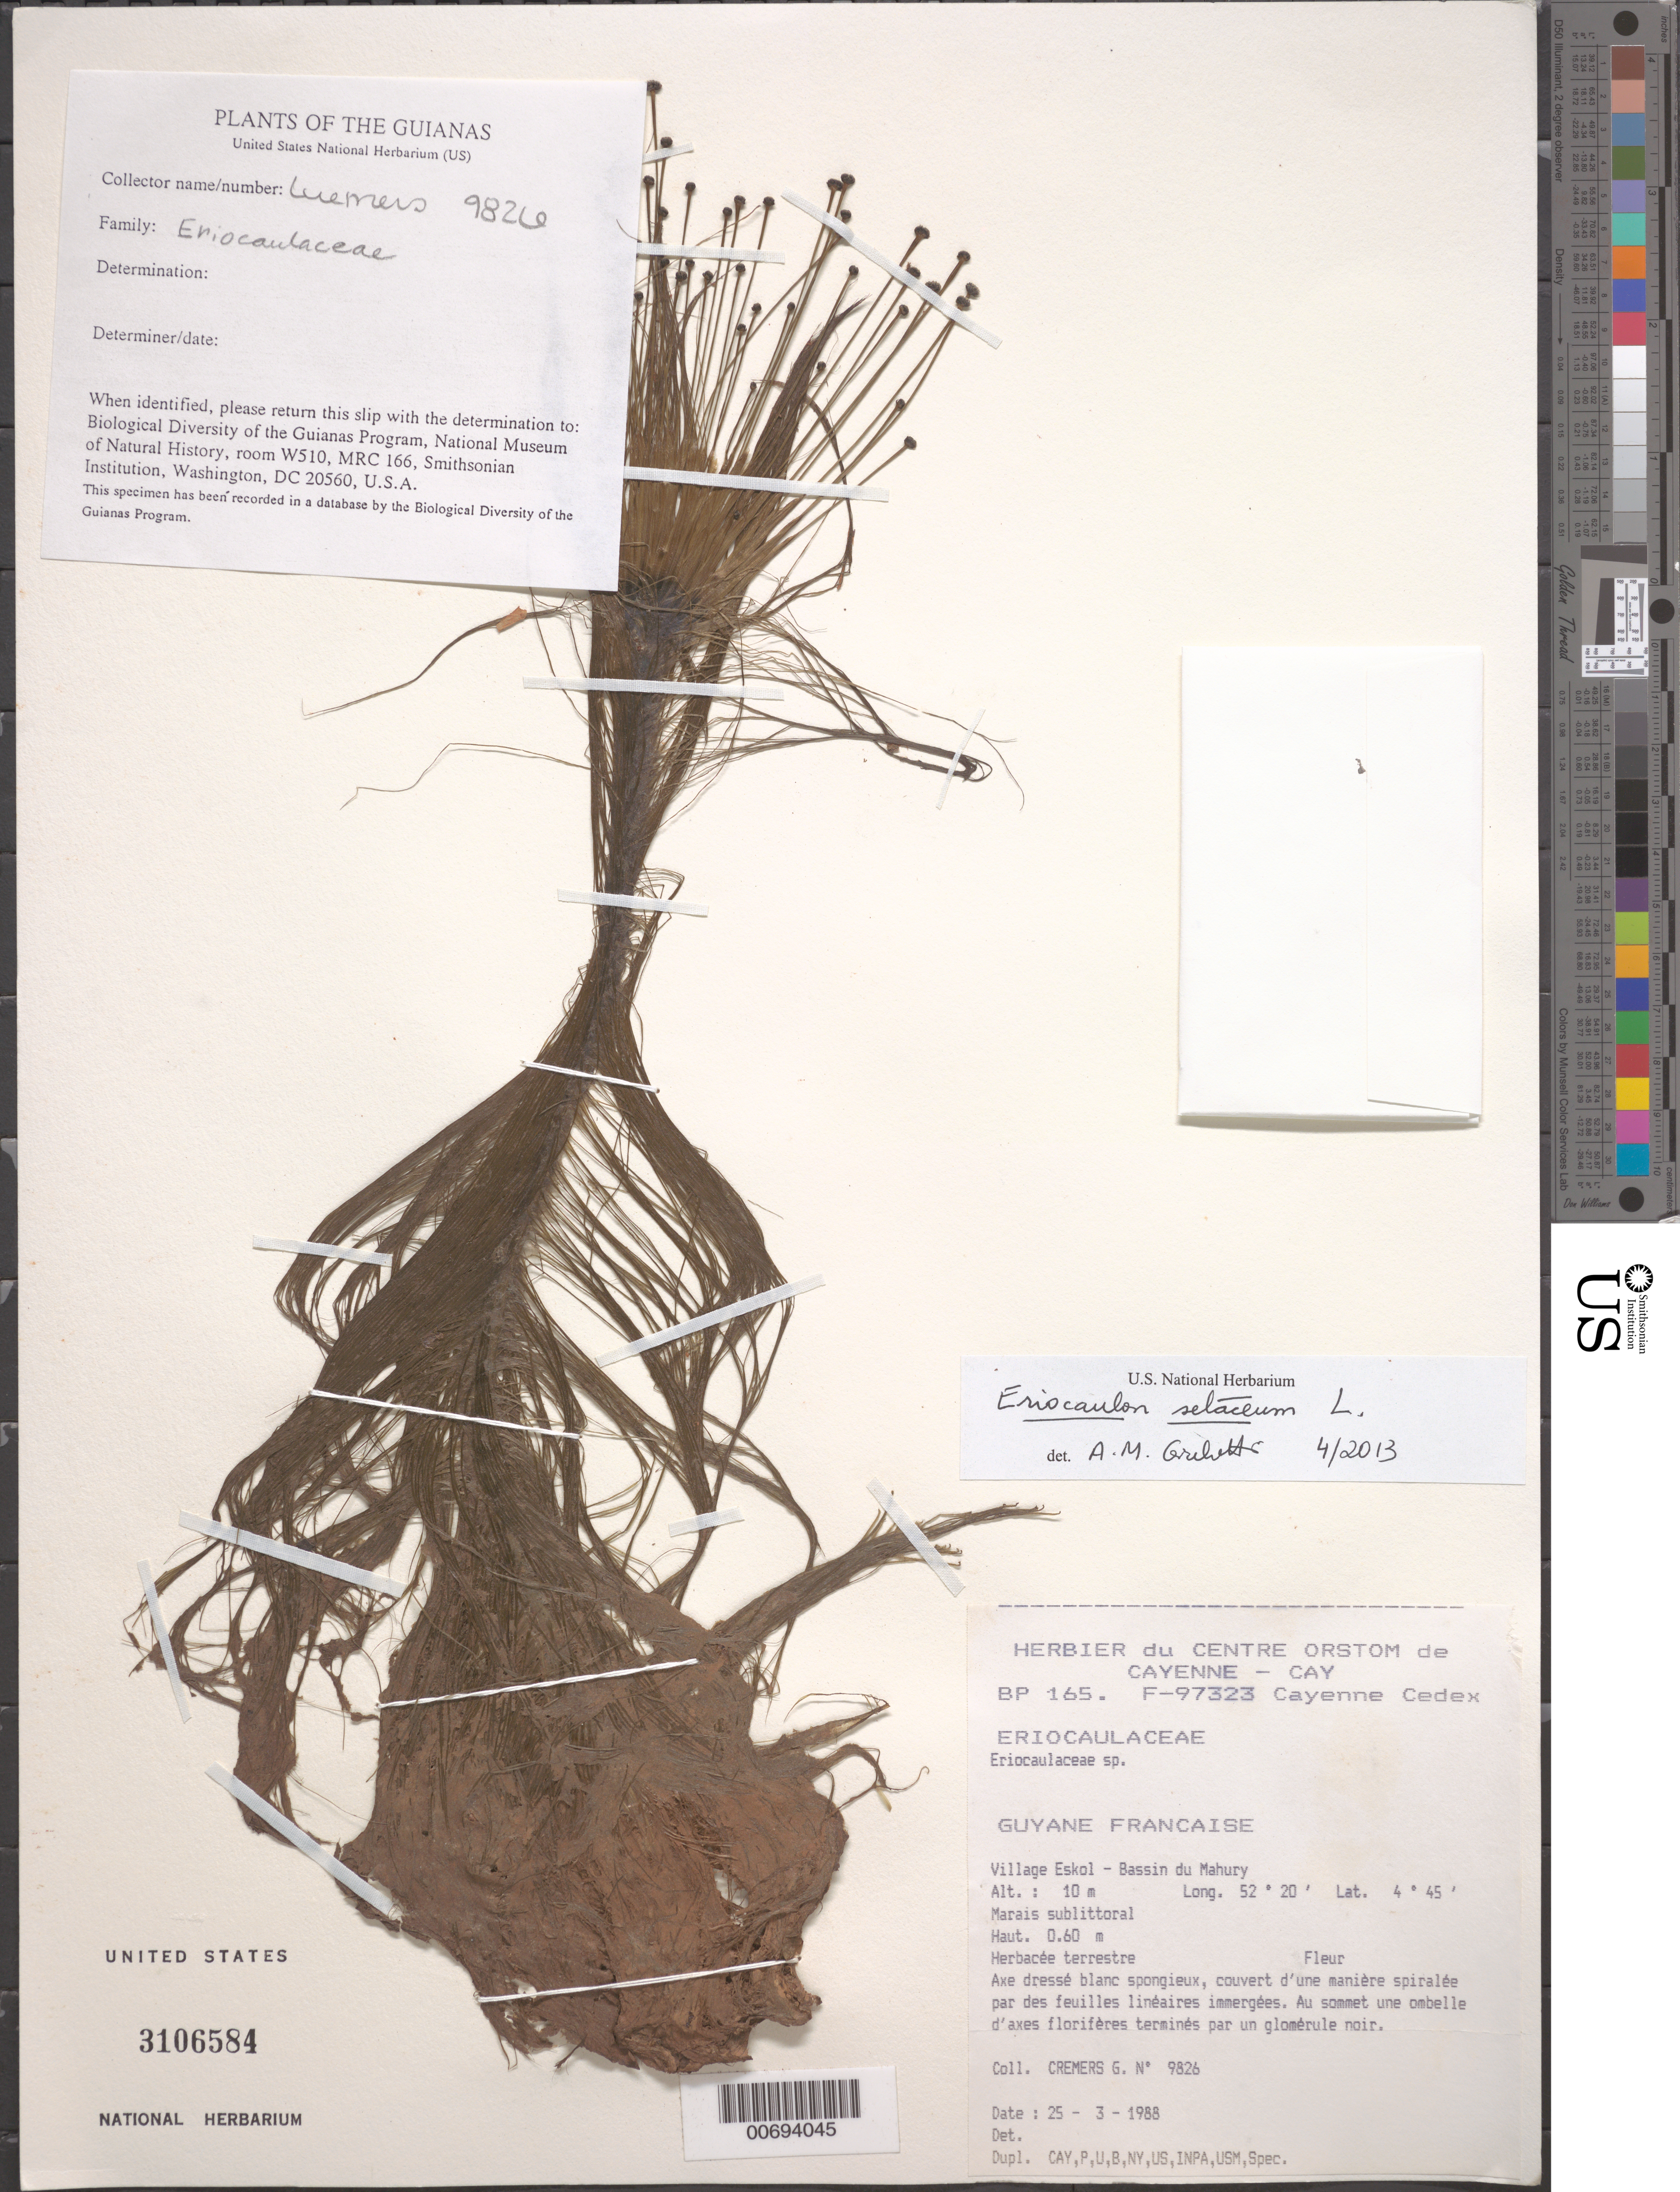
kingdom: Plantae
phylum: Tracheophyta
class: Liliopsida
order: Poales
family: Eriocaulaceae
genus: Eriocaulon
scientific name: Eriocaulon setaceum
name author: L.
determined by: Giulietti, Ana M.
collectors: G. Cremers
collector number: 9826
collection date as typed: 25-Mar-88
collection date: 1988-03-25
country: French Guiana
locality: Eskol Village - Bassin du Mahury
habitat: Marais sublittoral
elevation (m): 10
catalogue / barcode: US 3106584